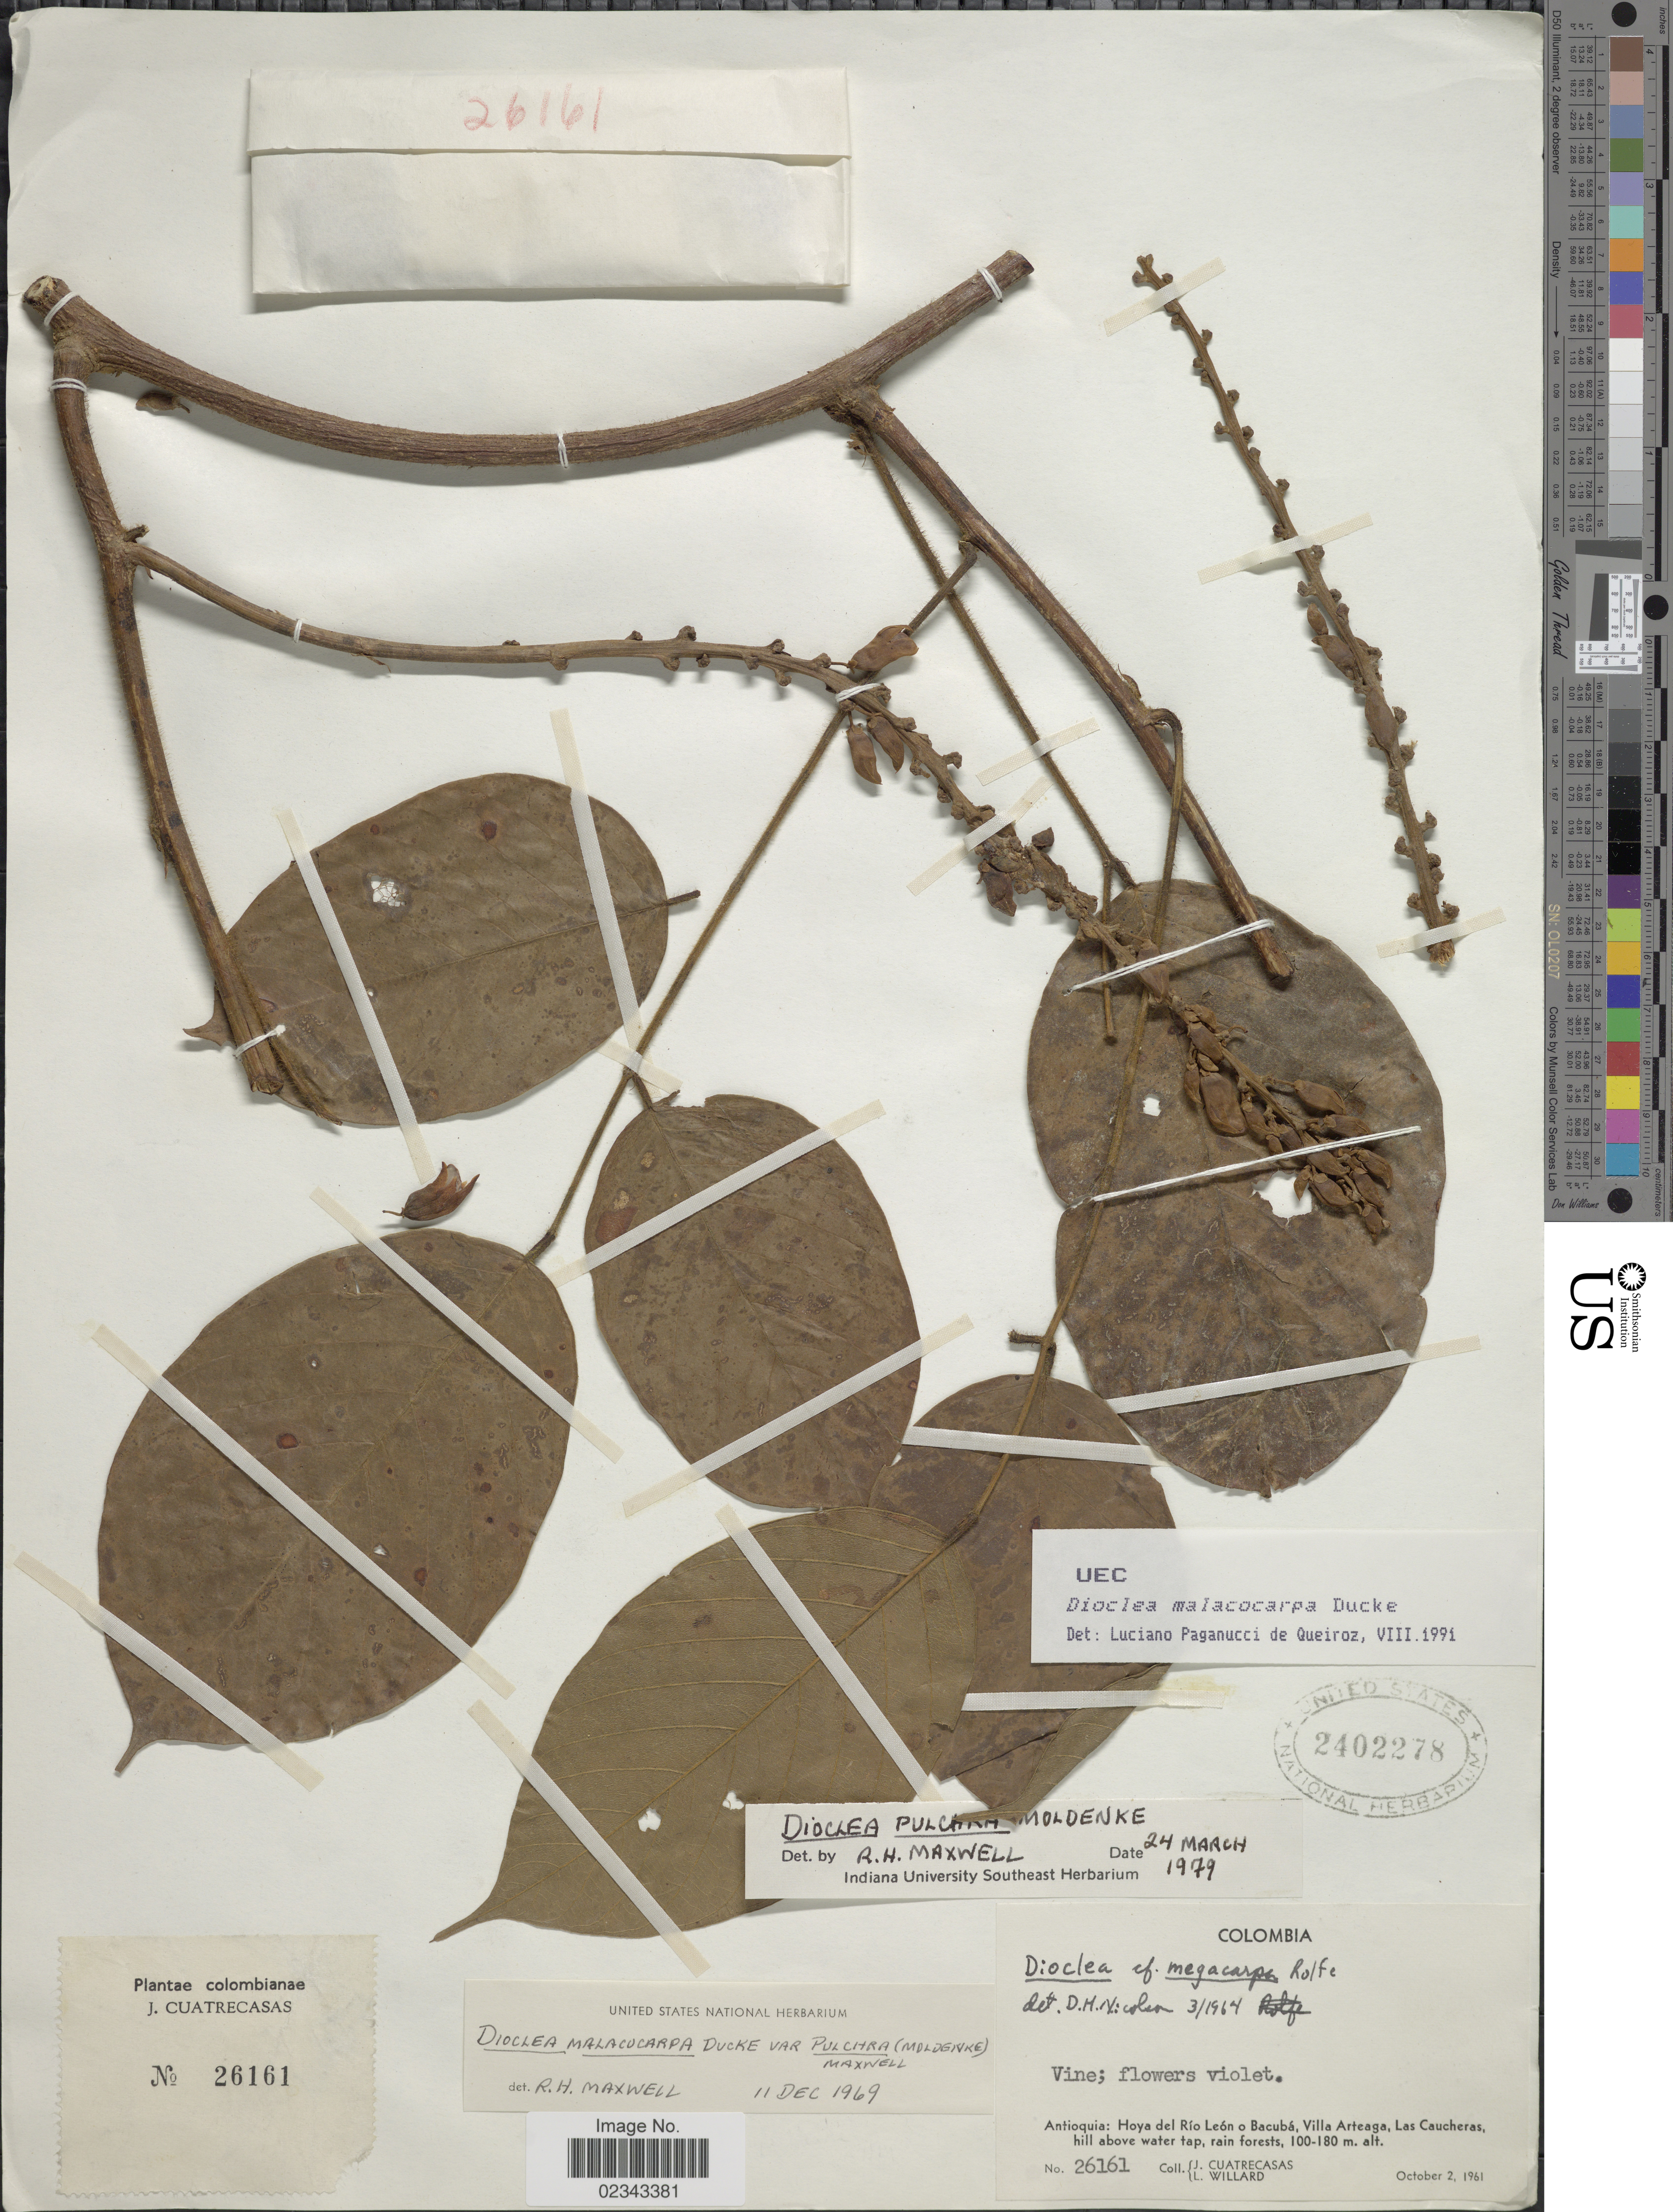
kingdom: Plantae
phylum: Tracheophyta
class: Magnoliopsida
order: Fabales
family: Fabaceae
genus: Macropsychanthus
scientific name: Macropsychanthus malacocarpus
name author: (Ducke) L.P. Queiroz & Snak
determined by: Strong, Mark T., (BOT), Smithsonian Institution - National Museum of Natural History (UNITED STATES)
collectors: J. Cuatrecasas & L. Willard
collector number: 26161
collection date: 1961-10-02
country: Colombia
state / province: Antioquia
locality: Hoya del Río León o Bacubá, Villa Arteaga, Las Caucheras, hill above water tap, rain forest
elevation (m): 100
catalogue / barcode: US 2402278